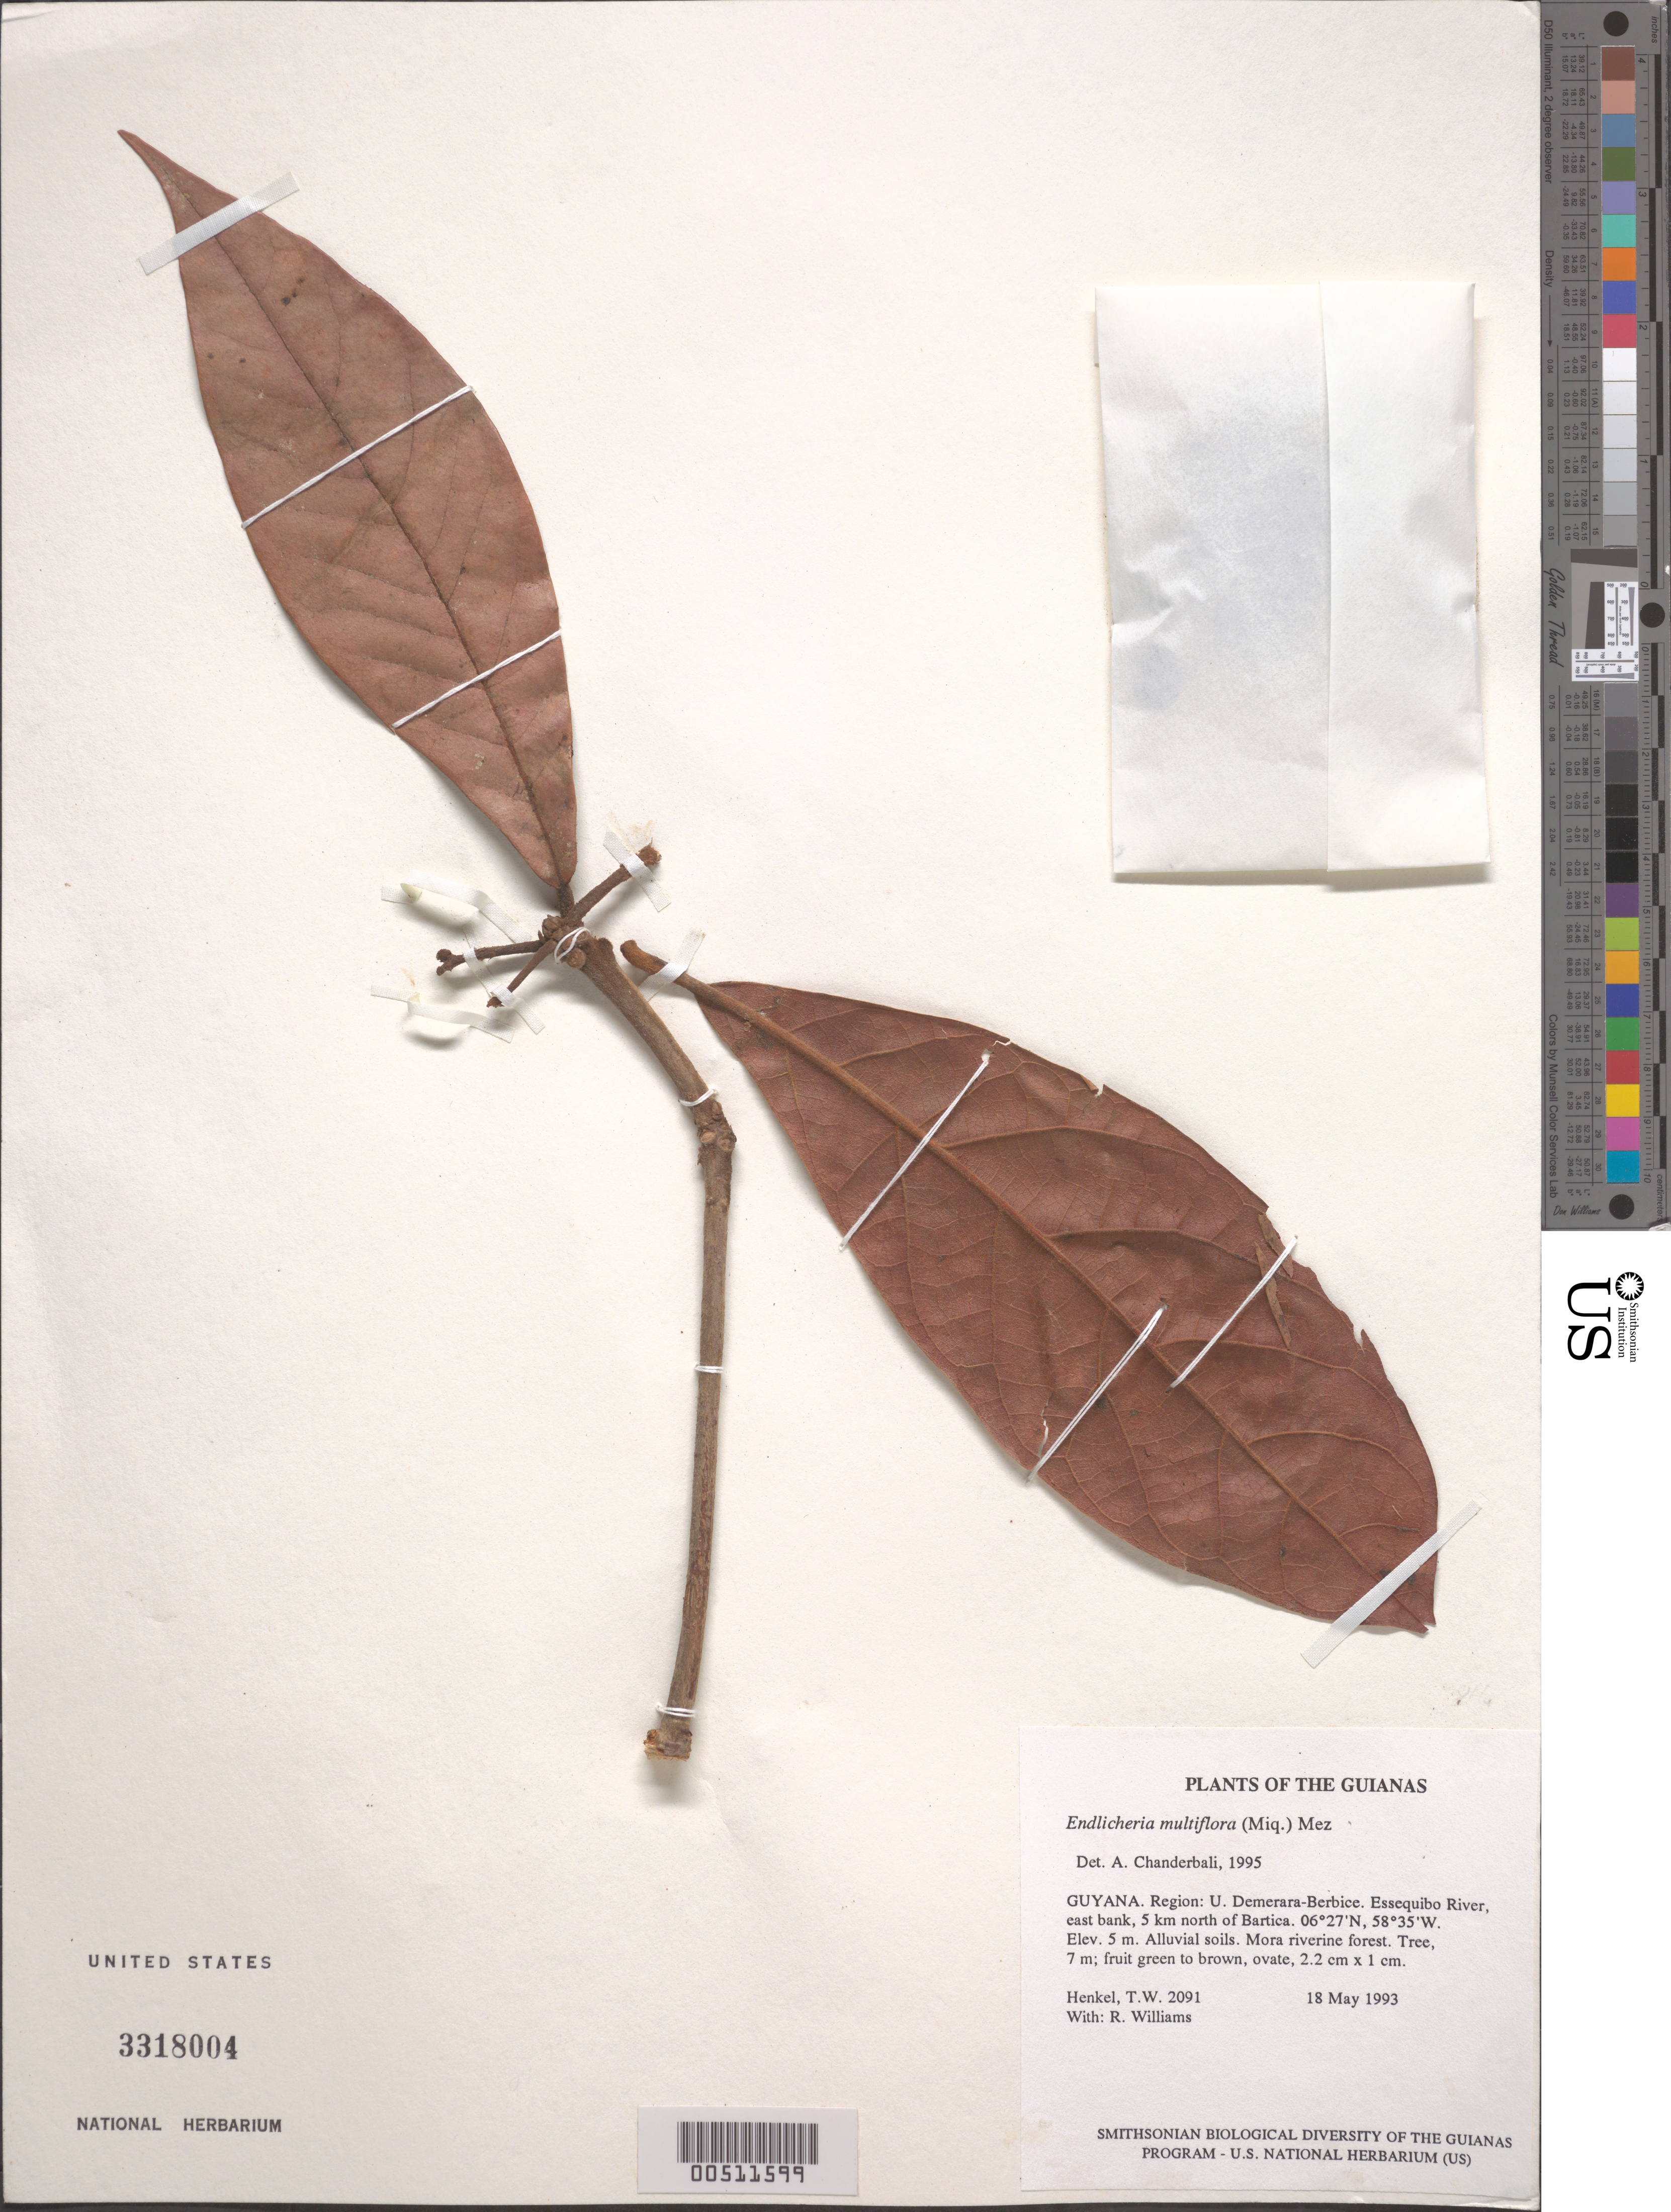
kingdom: Plantae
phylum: Tracheophyta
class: Magnoliopsida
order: Laurales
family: Lauraceae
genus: Endlicheria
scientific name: Endlicheria mulitflora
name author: (Micx.) Mez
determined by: Chanderbali, Andre Shashi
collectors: T. Henkel & R. Williams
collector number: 2091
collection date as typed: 18 May 1993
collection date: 1993-05-18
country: Guyana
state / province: U. Demerara-Berbice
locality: Essequibo River, east bank, 5 km north of Bartica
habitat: Alluvial soils. Mora riverine forest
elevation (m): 5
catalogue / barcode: US 3318004